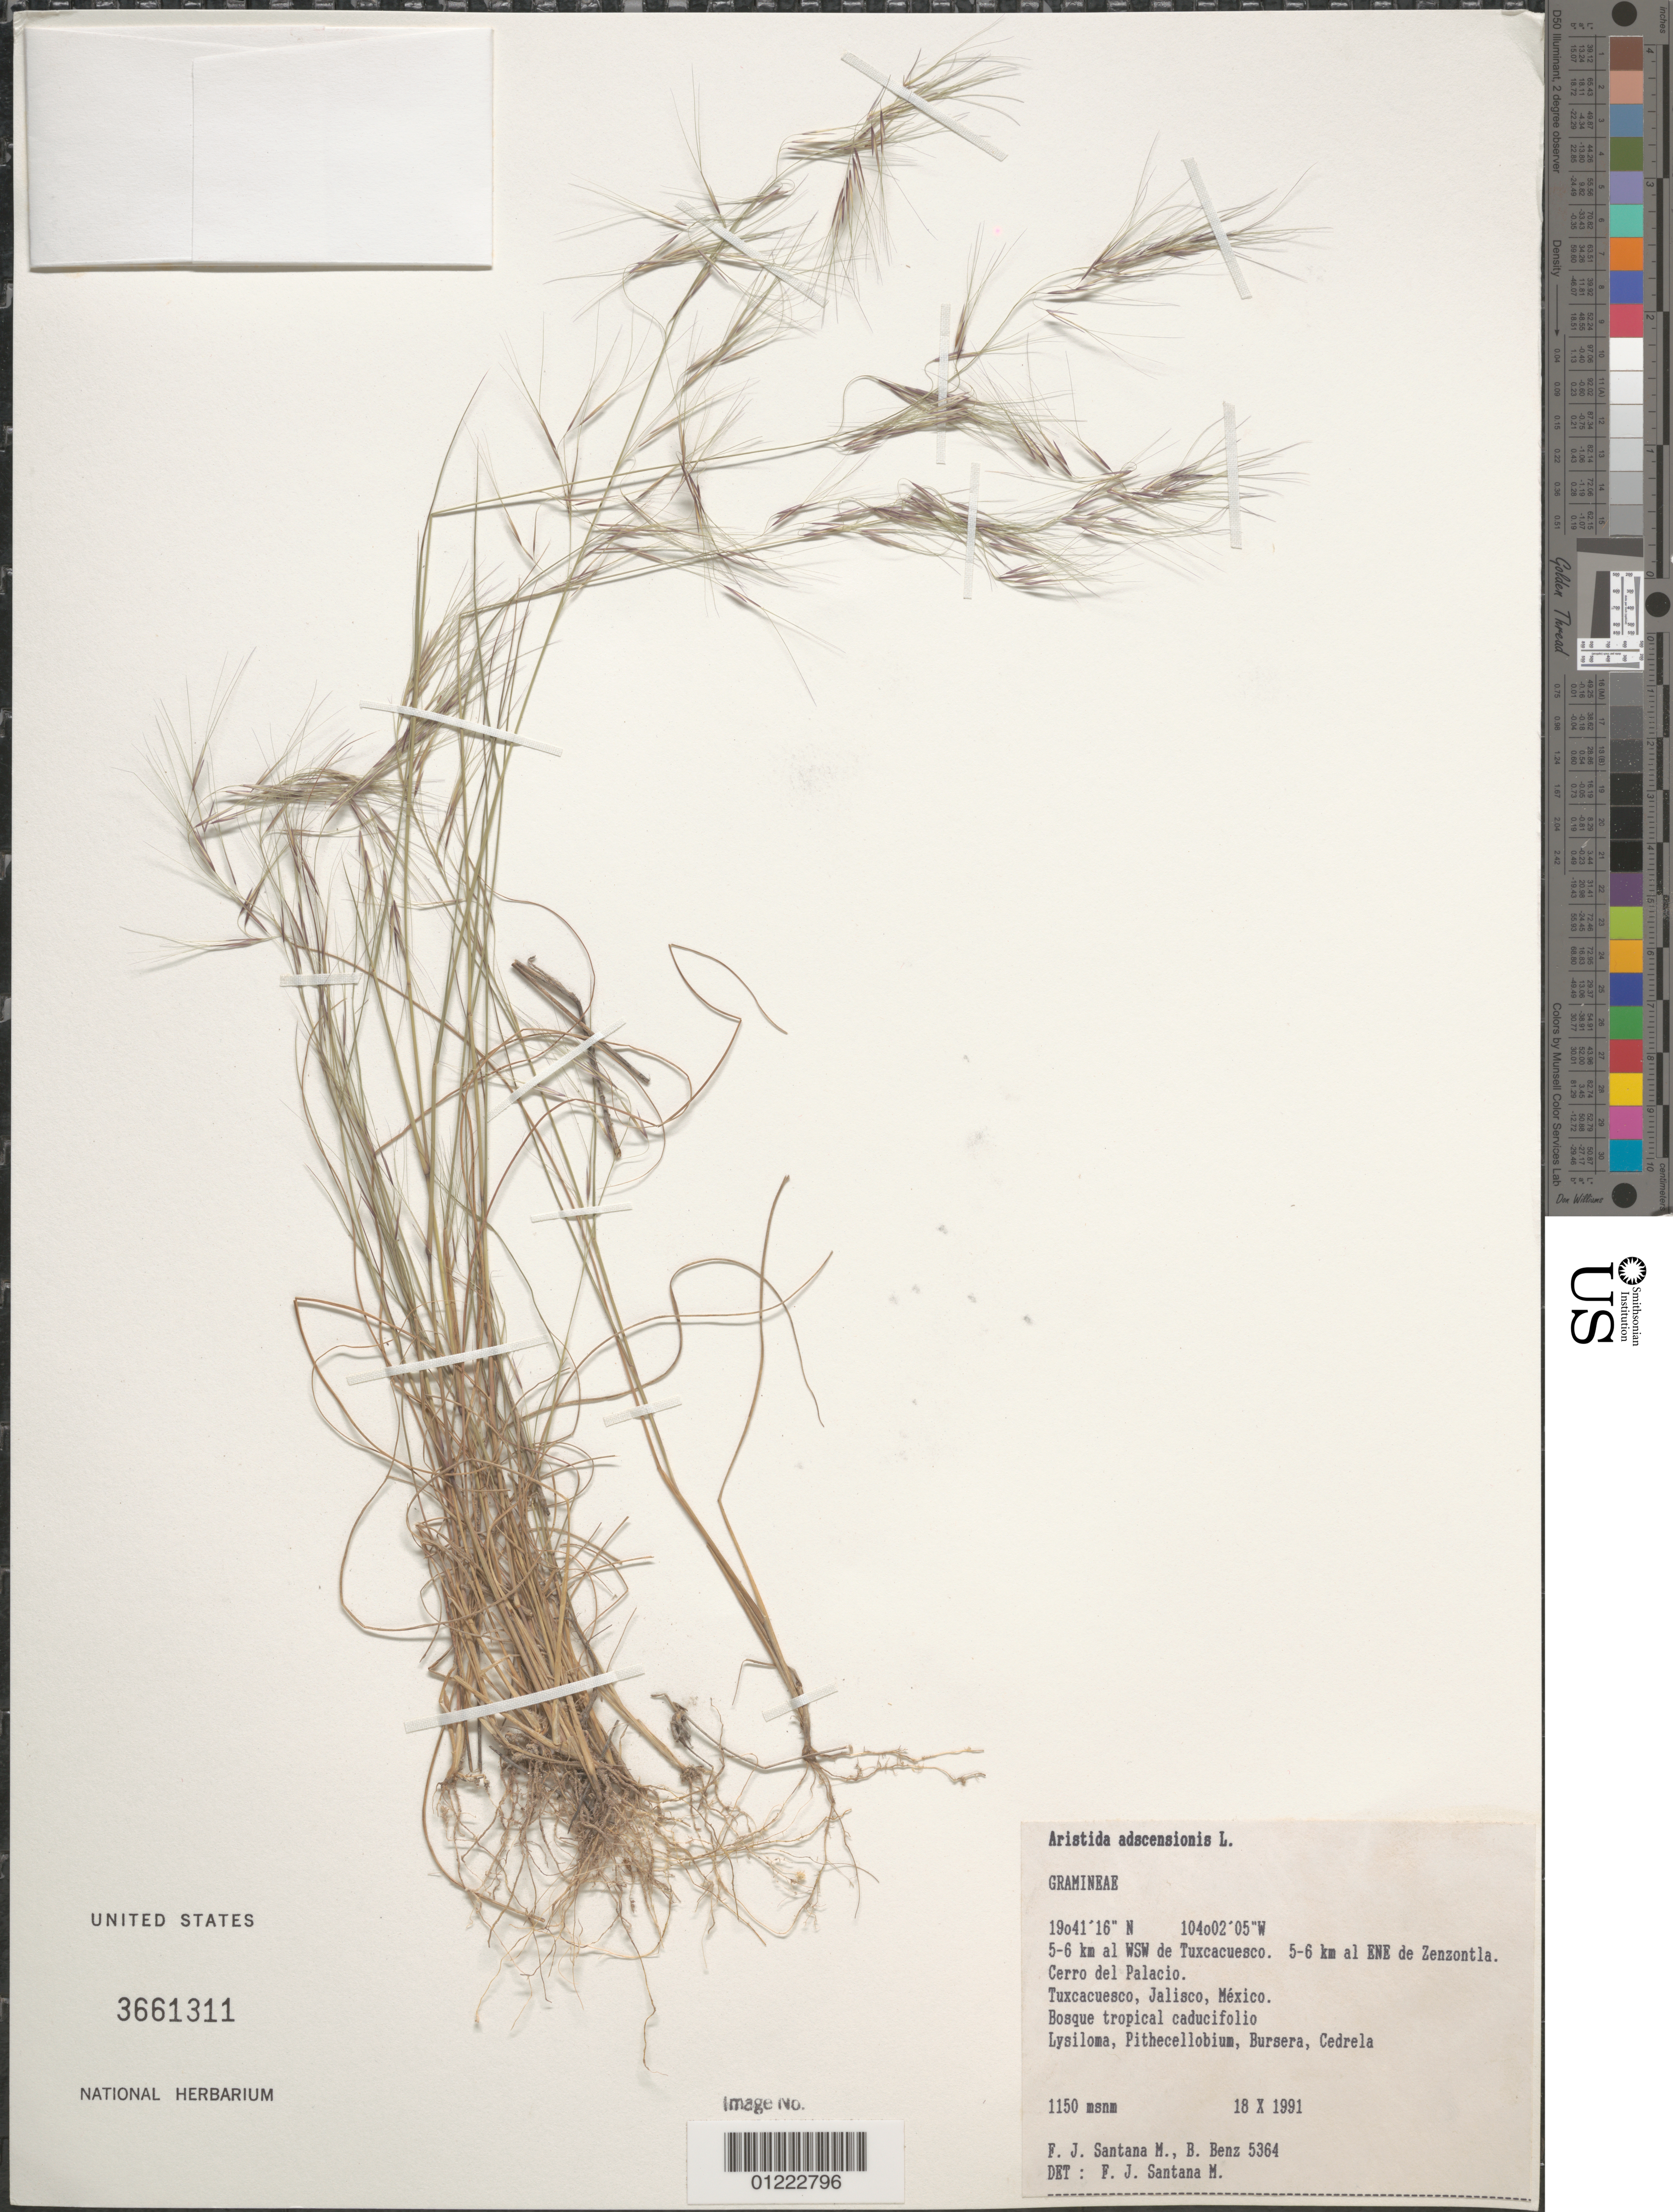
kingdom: Plantae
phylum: Tracheophyta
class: Liliopsida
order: Poales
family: Poaceae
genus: Aristida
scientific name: Aristida adscensionis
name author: L.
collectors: F. J. Santana M. & B. Benz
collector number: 5364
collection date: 1991-10-18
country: Mexico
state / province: Jalisco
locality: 5-6 km al WSW de Tuxcacuesco 5-6 km al ENE de Zenzontla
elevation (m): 1150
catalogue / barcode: US 3661311